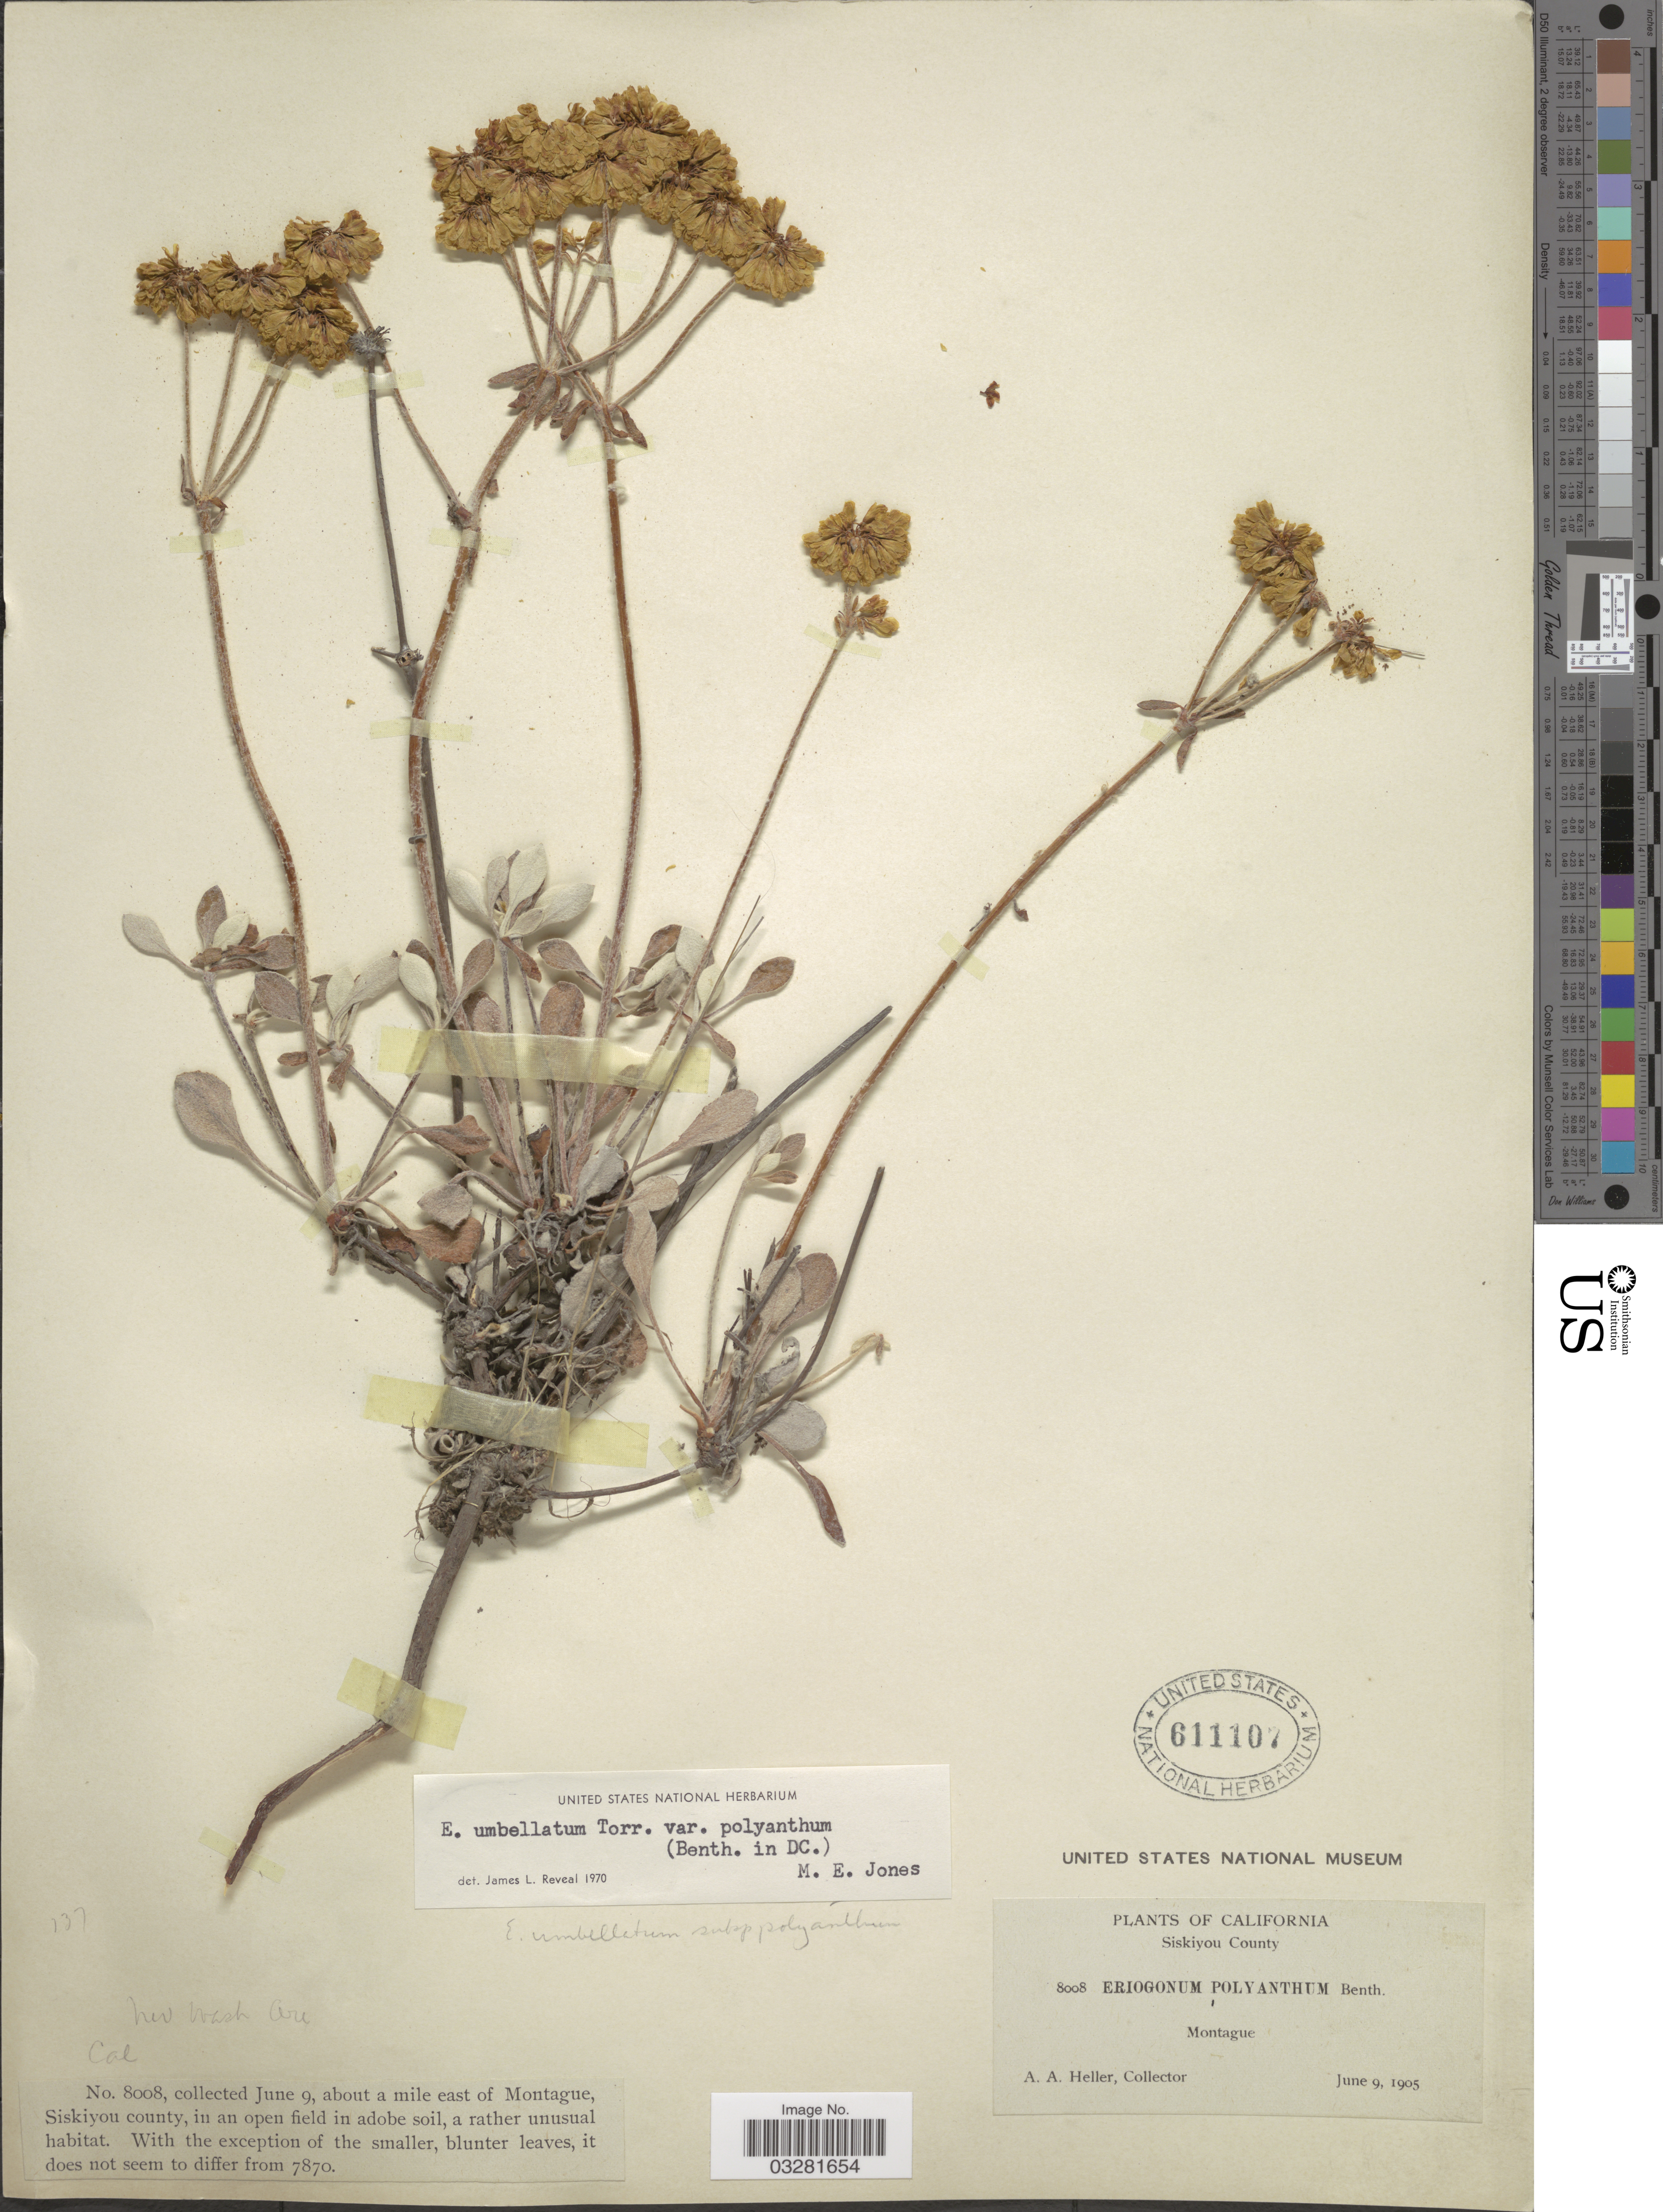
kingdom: Plantae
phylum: Tracheophyta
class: Magnoliopsida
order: Caryophyllales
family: Polygonaceae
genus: Eriogonum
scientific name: Eriogonum umbellatum var. polyanthum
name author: Torr.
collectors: A. A. Heller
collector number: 8008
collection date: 1905-06-09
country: United States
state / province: California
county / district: Siskiyou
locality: Siskiyou County. About a mile east of Montague.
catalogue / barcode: US 611107